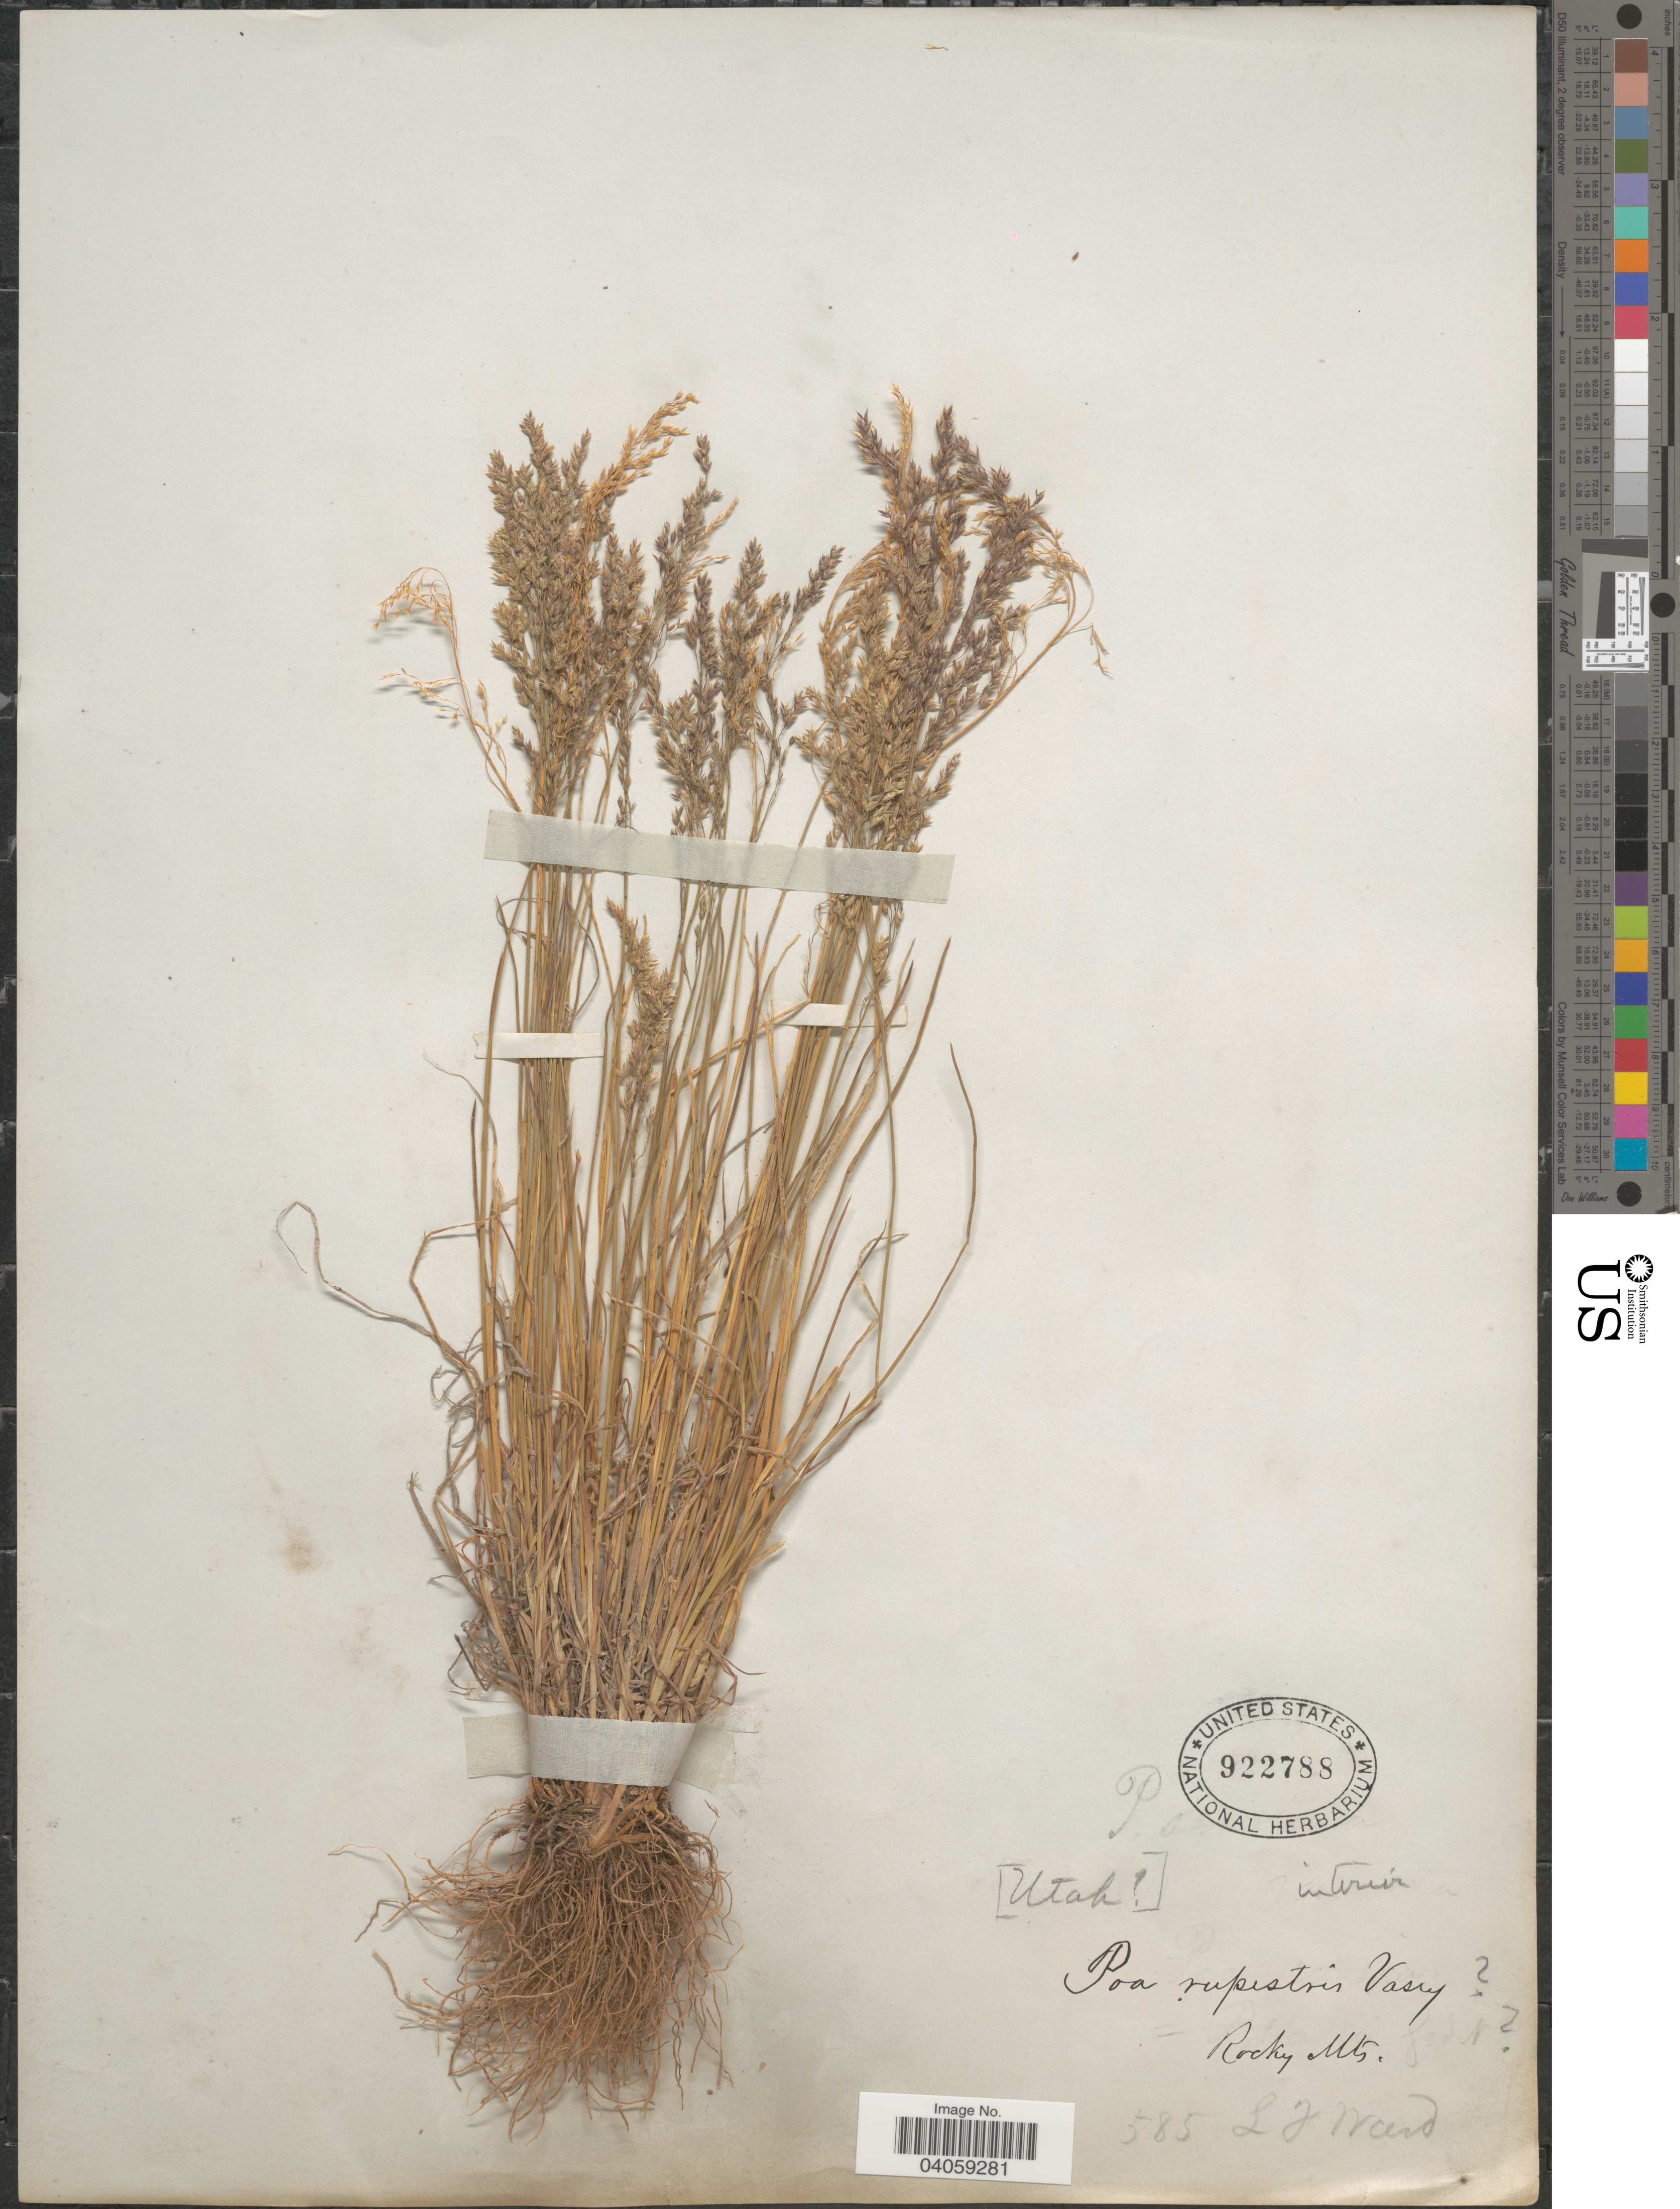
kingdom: Plantae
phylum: Tracheophyta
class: Liliopsida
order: Poales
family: Poaceae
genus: Poa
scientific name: Poa glauca subsp. rupicola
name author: (Nash) W.A. Weber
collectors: L. Ward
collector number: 585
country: United States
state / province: Utah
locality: Rocky Mts.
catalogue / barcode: US 922788